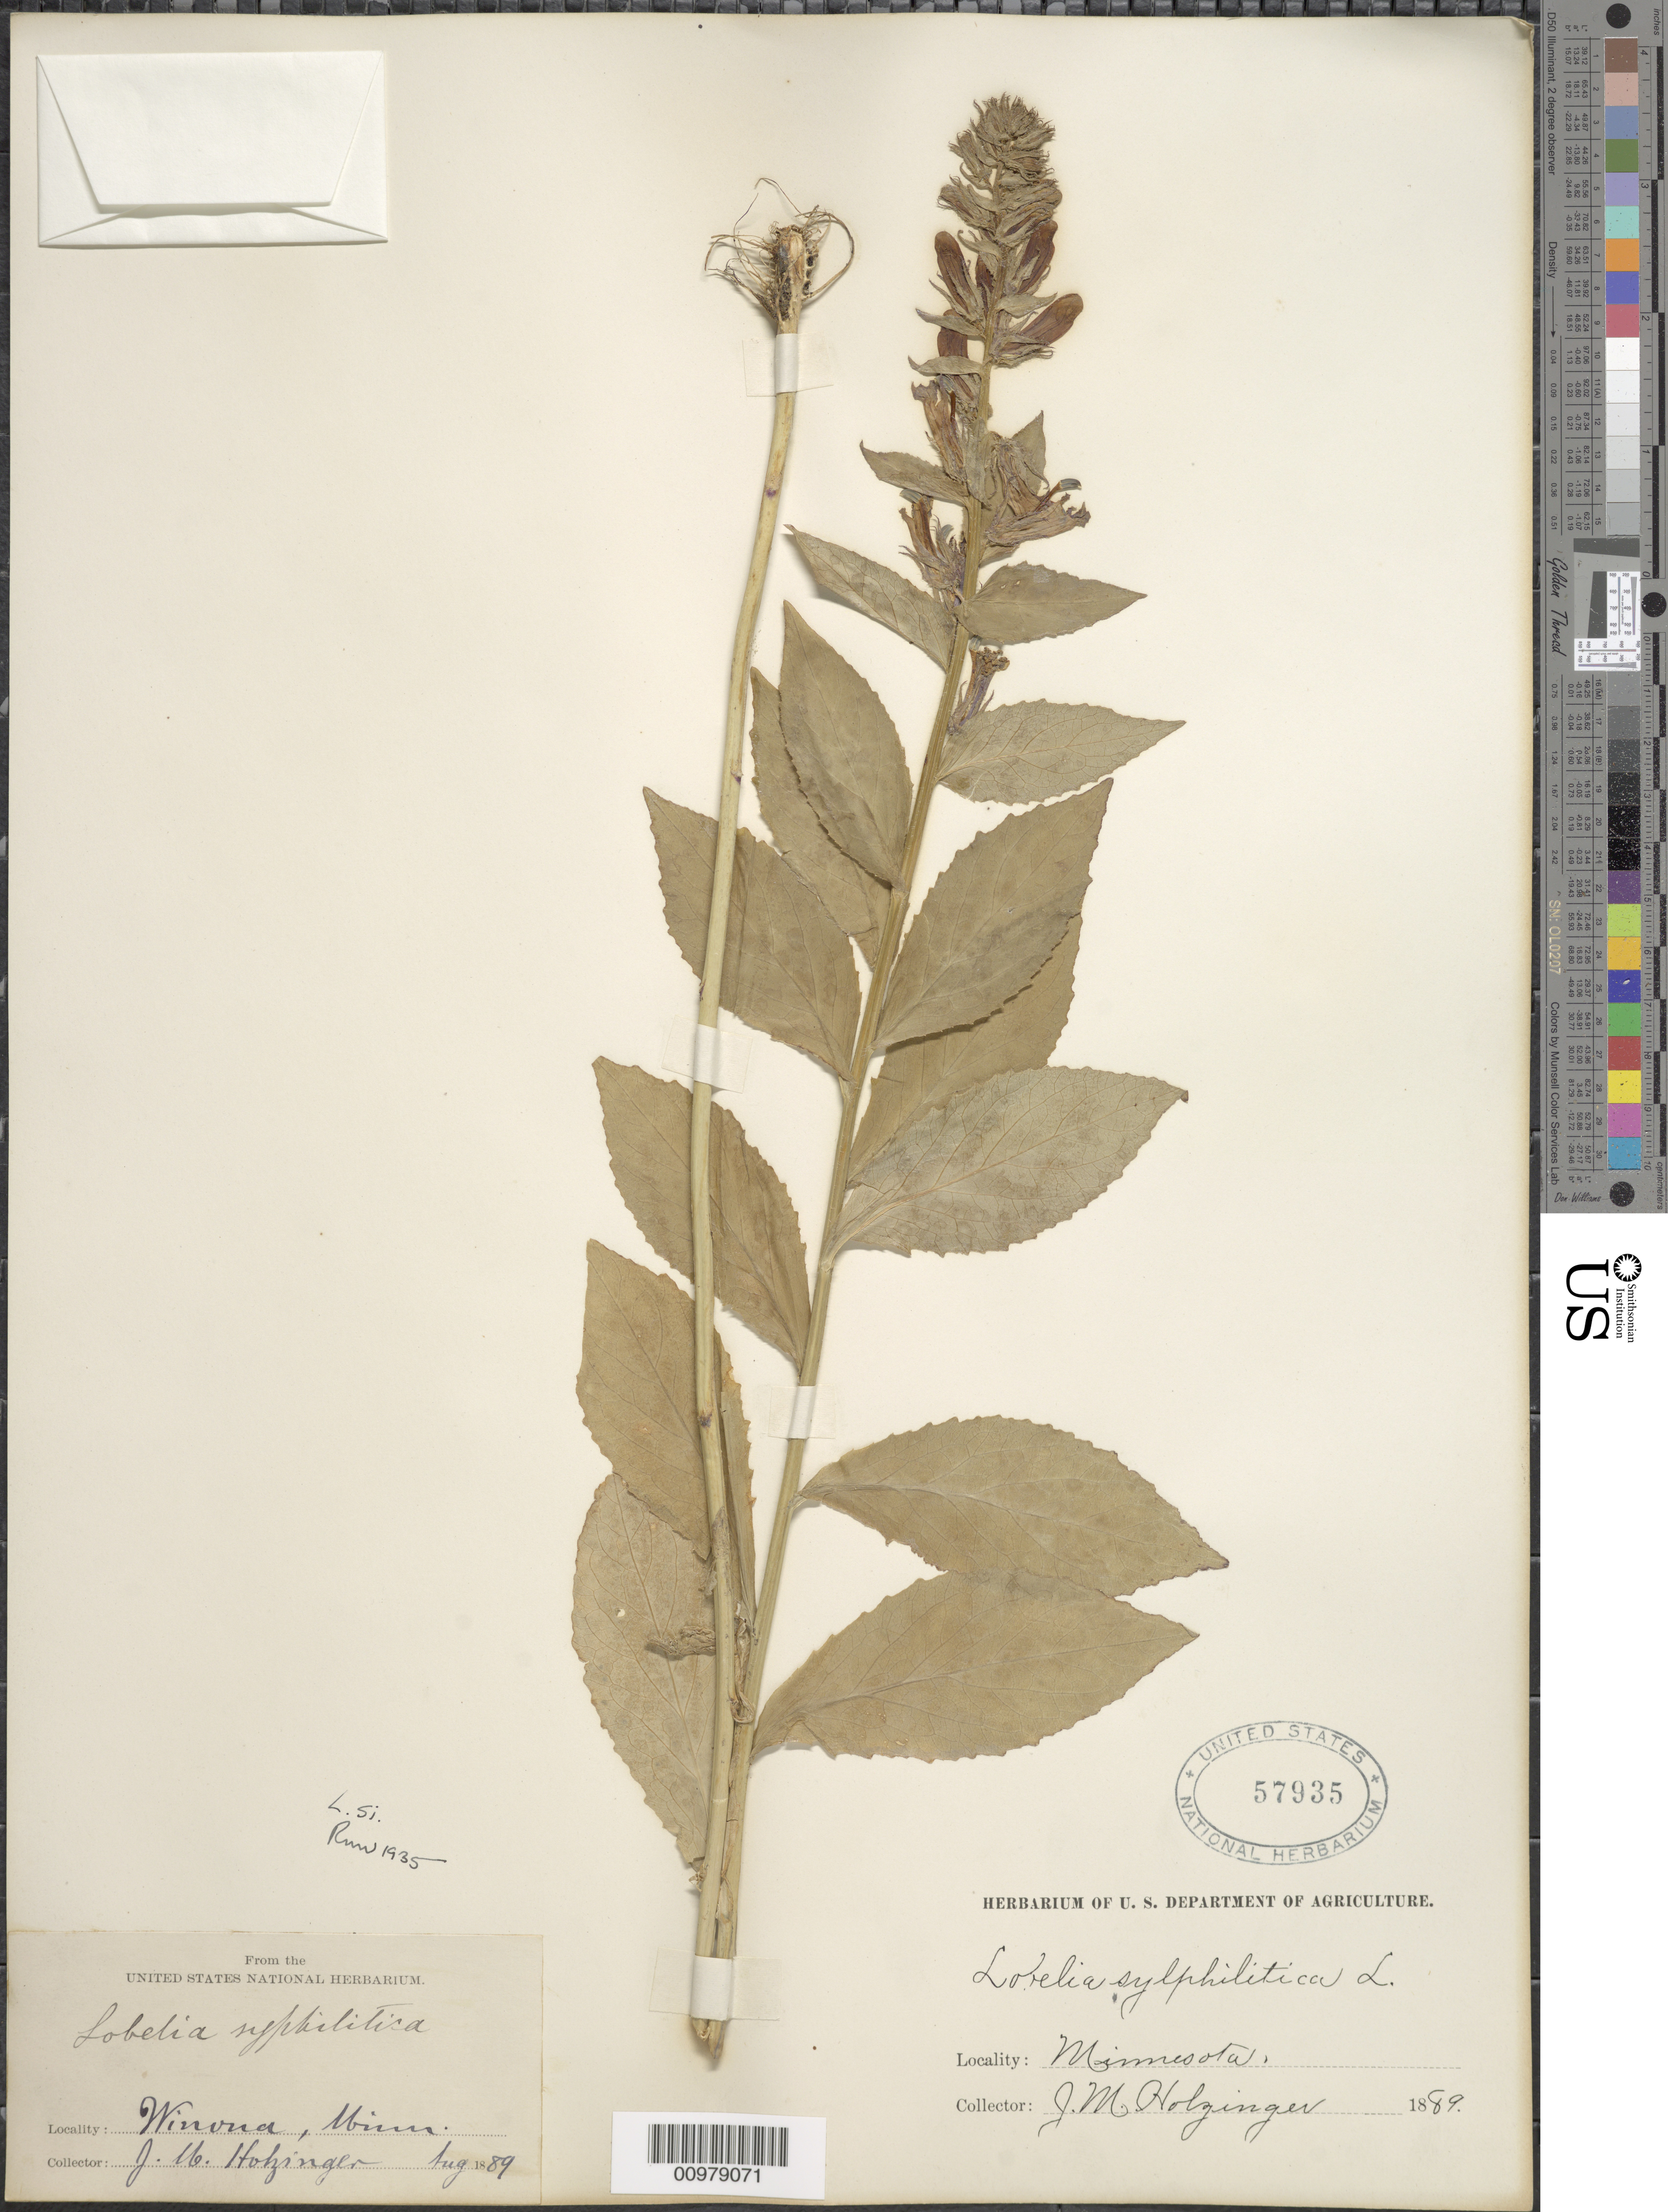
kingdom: Plantae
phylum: Tracheophyta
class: Magnoliopsida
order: Asterales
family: Campanulaceae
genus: Lobelia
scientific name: Lobelia siphilitica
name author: L.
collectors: J. M. Holzinger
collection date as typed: Aug 1889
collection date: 1889-08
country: United States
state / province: Minnesota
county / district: Winona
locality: Winona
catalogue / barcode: US 57935